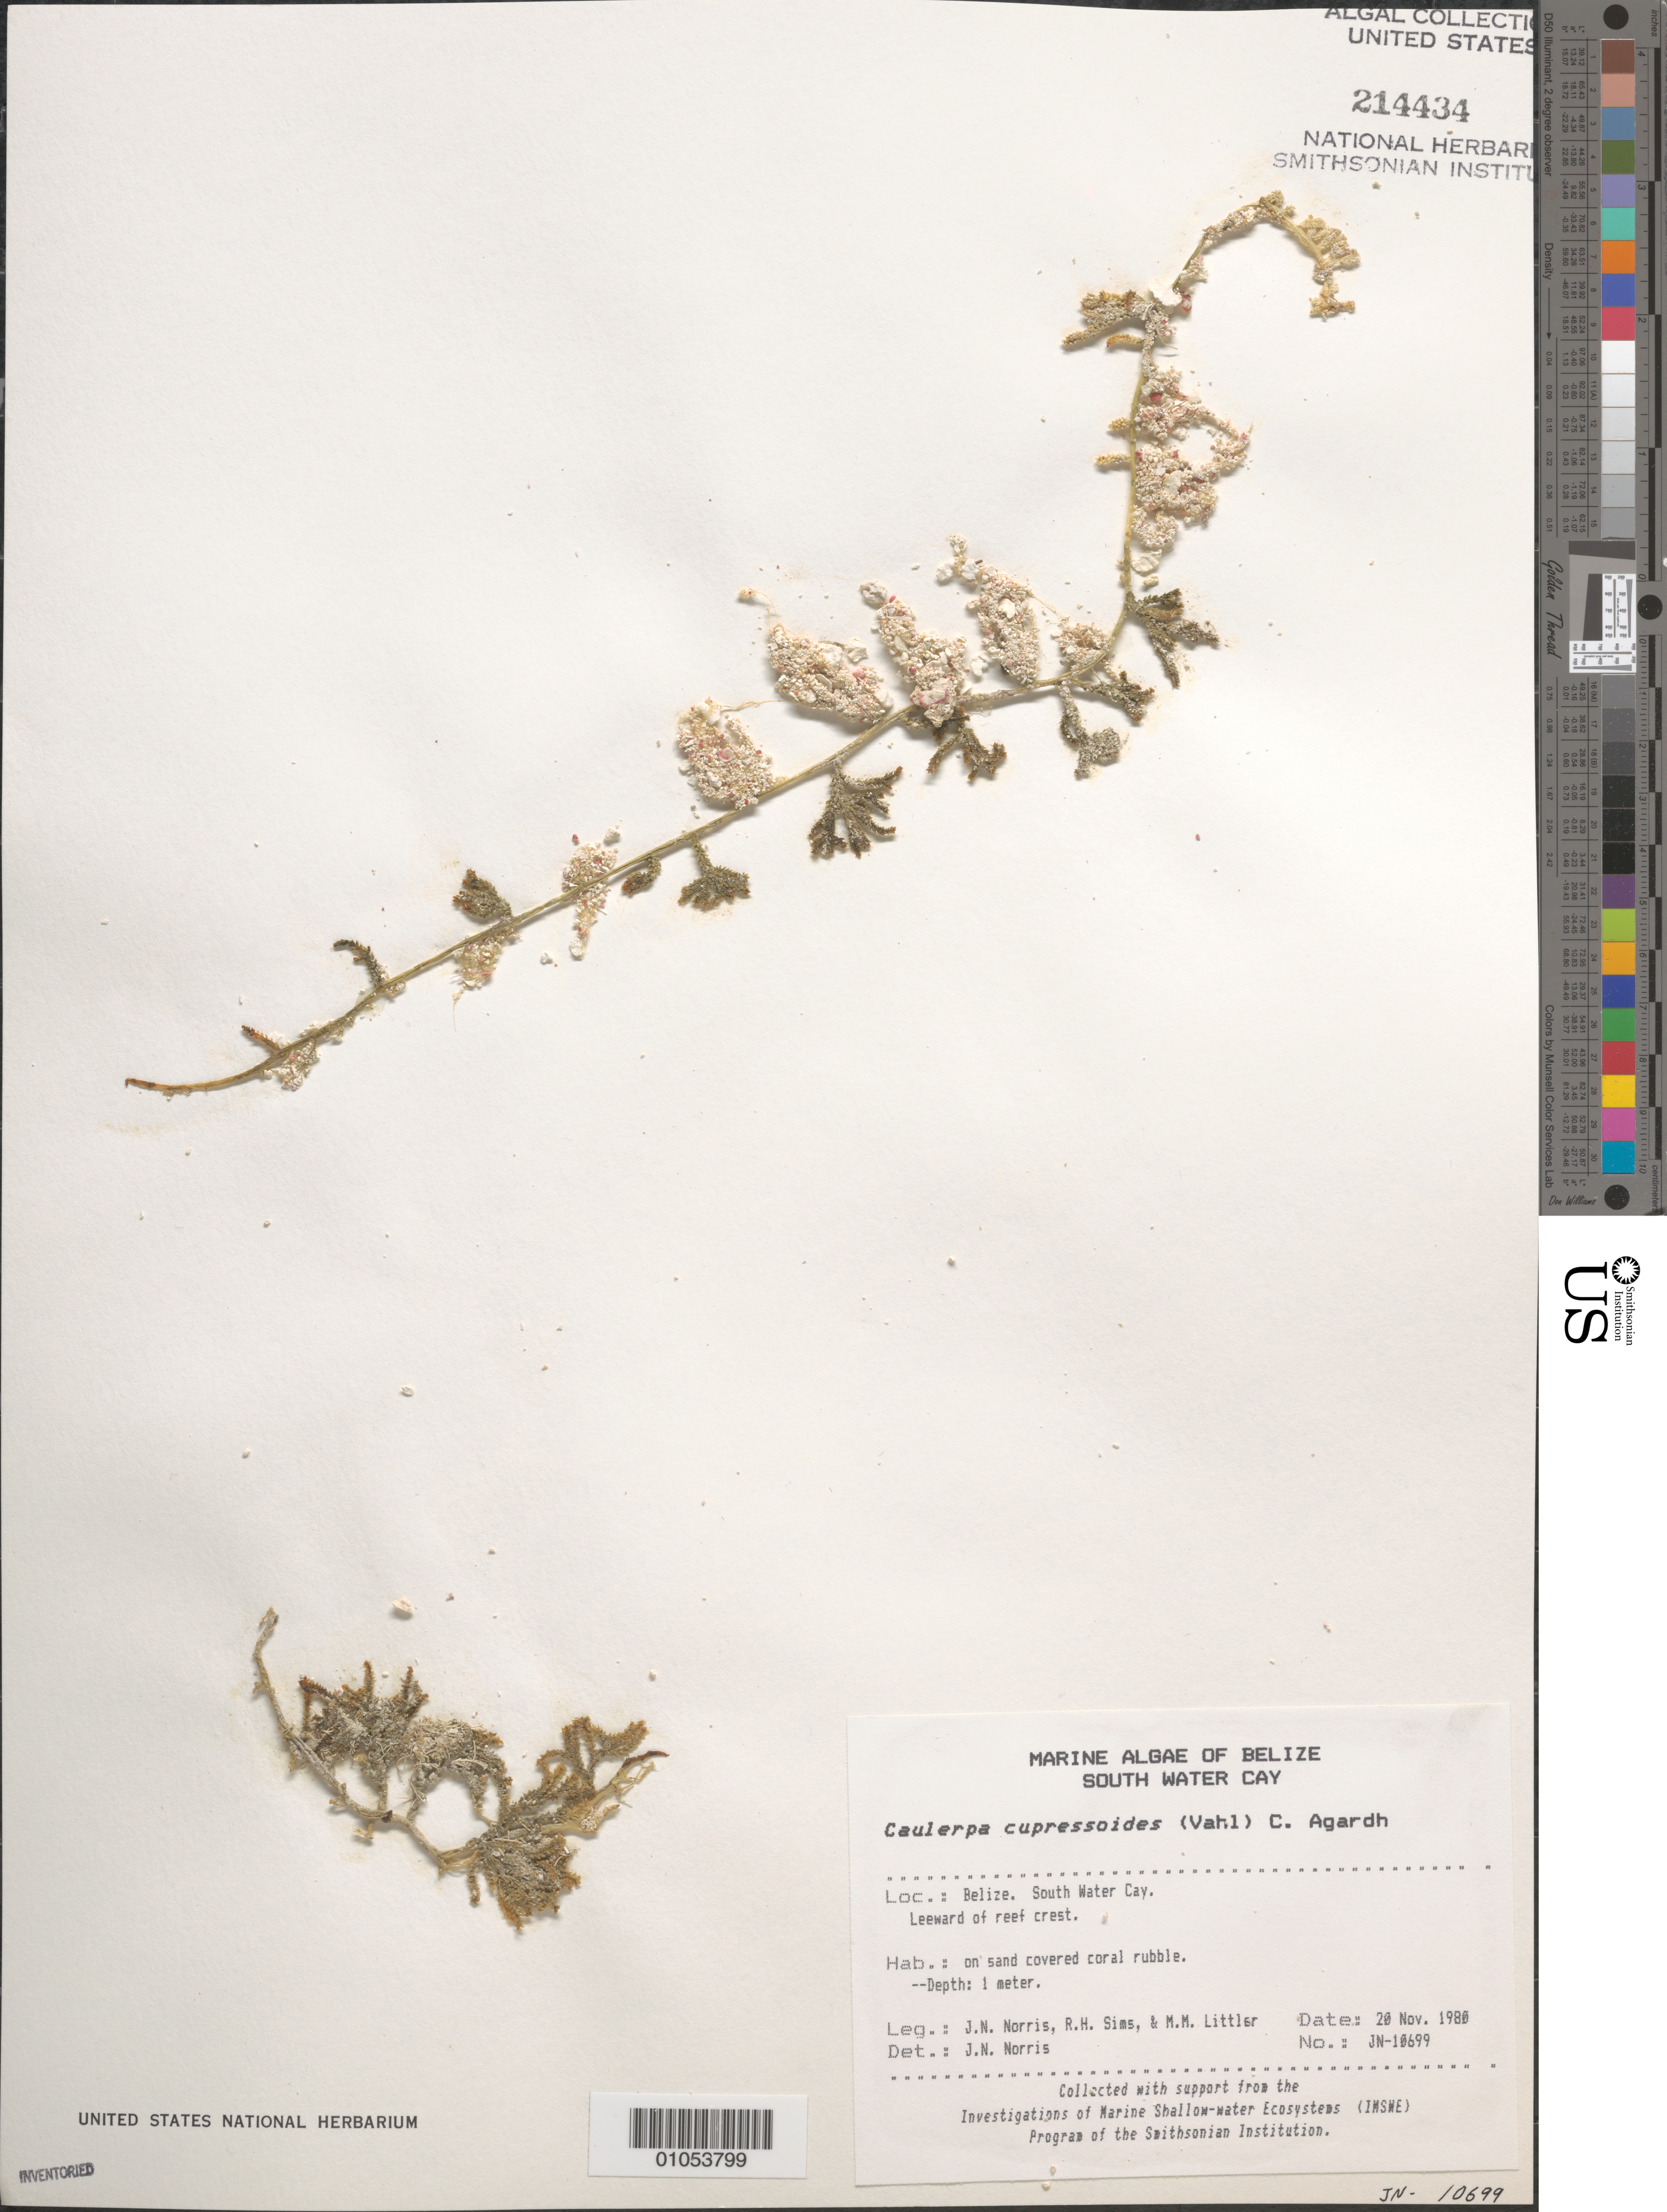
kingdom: Plantae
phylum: Chlorophyta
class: Ulvophyceae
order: Bryopsidales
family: Caulerpaceae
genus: Caulerpa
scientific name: Caulerpa cupressoides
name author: (Vahl) C. Agardh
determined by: Norris, James N.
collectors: J. N. Norris, R. H. Sims & M. M. Littler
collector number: JN-10699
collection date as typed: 20 Nov 1980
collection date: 1980-11-20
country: Belize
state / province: Stann Creek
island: South Water Cay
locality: Leeward of reef crest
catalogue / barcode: US 214434